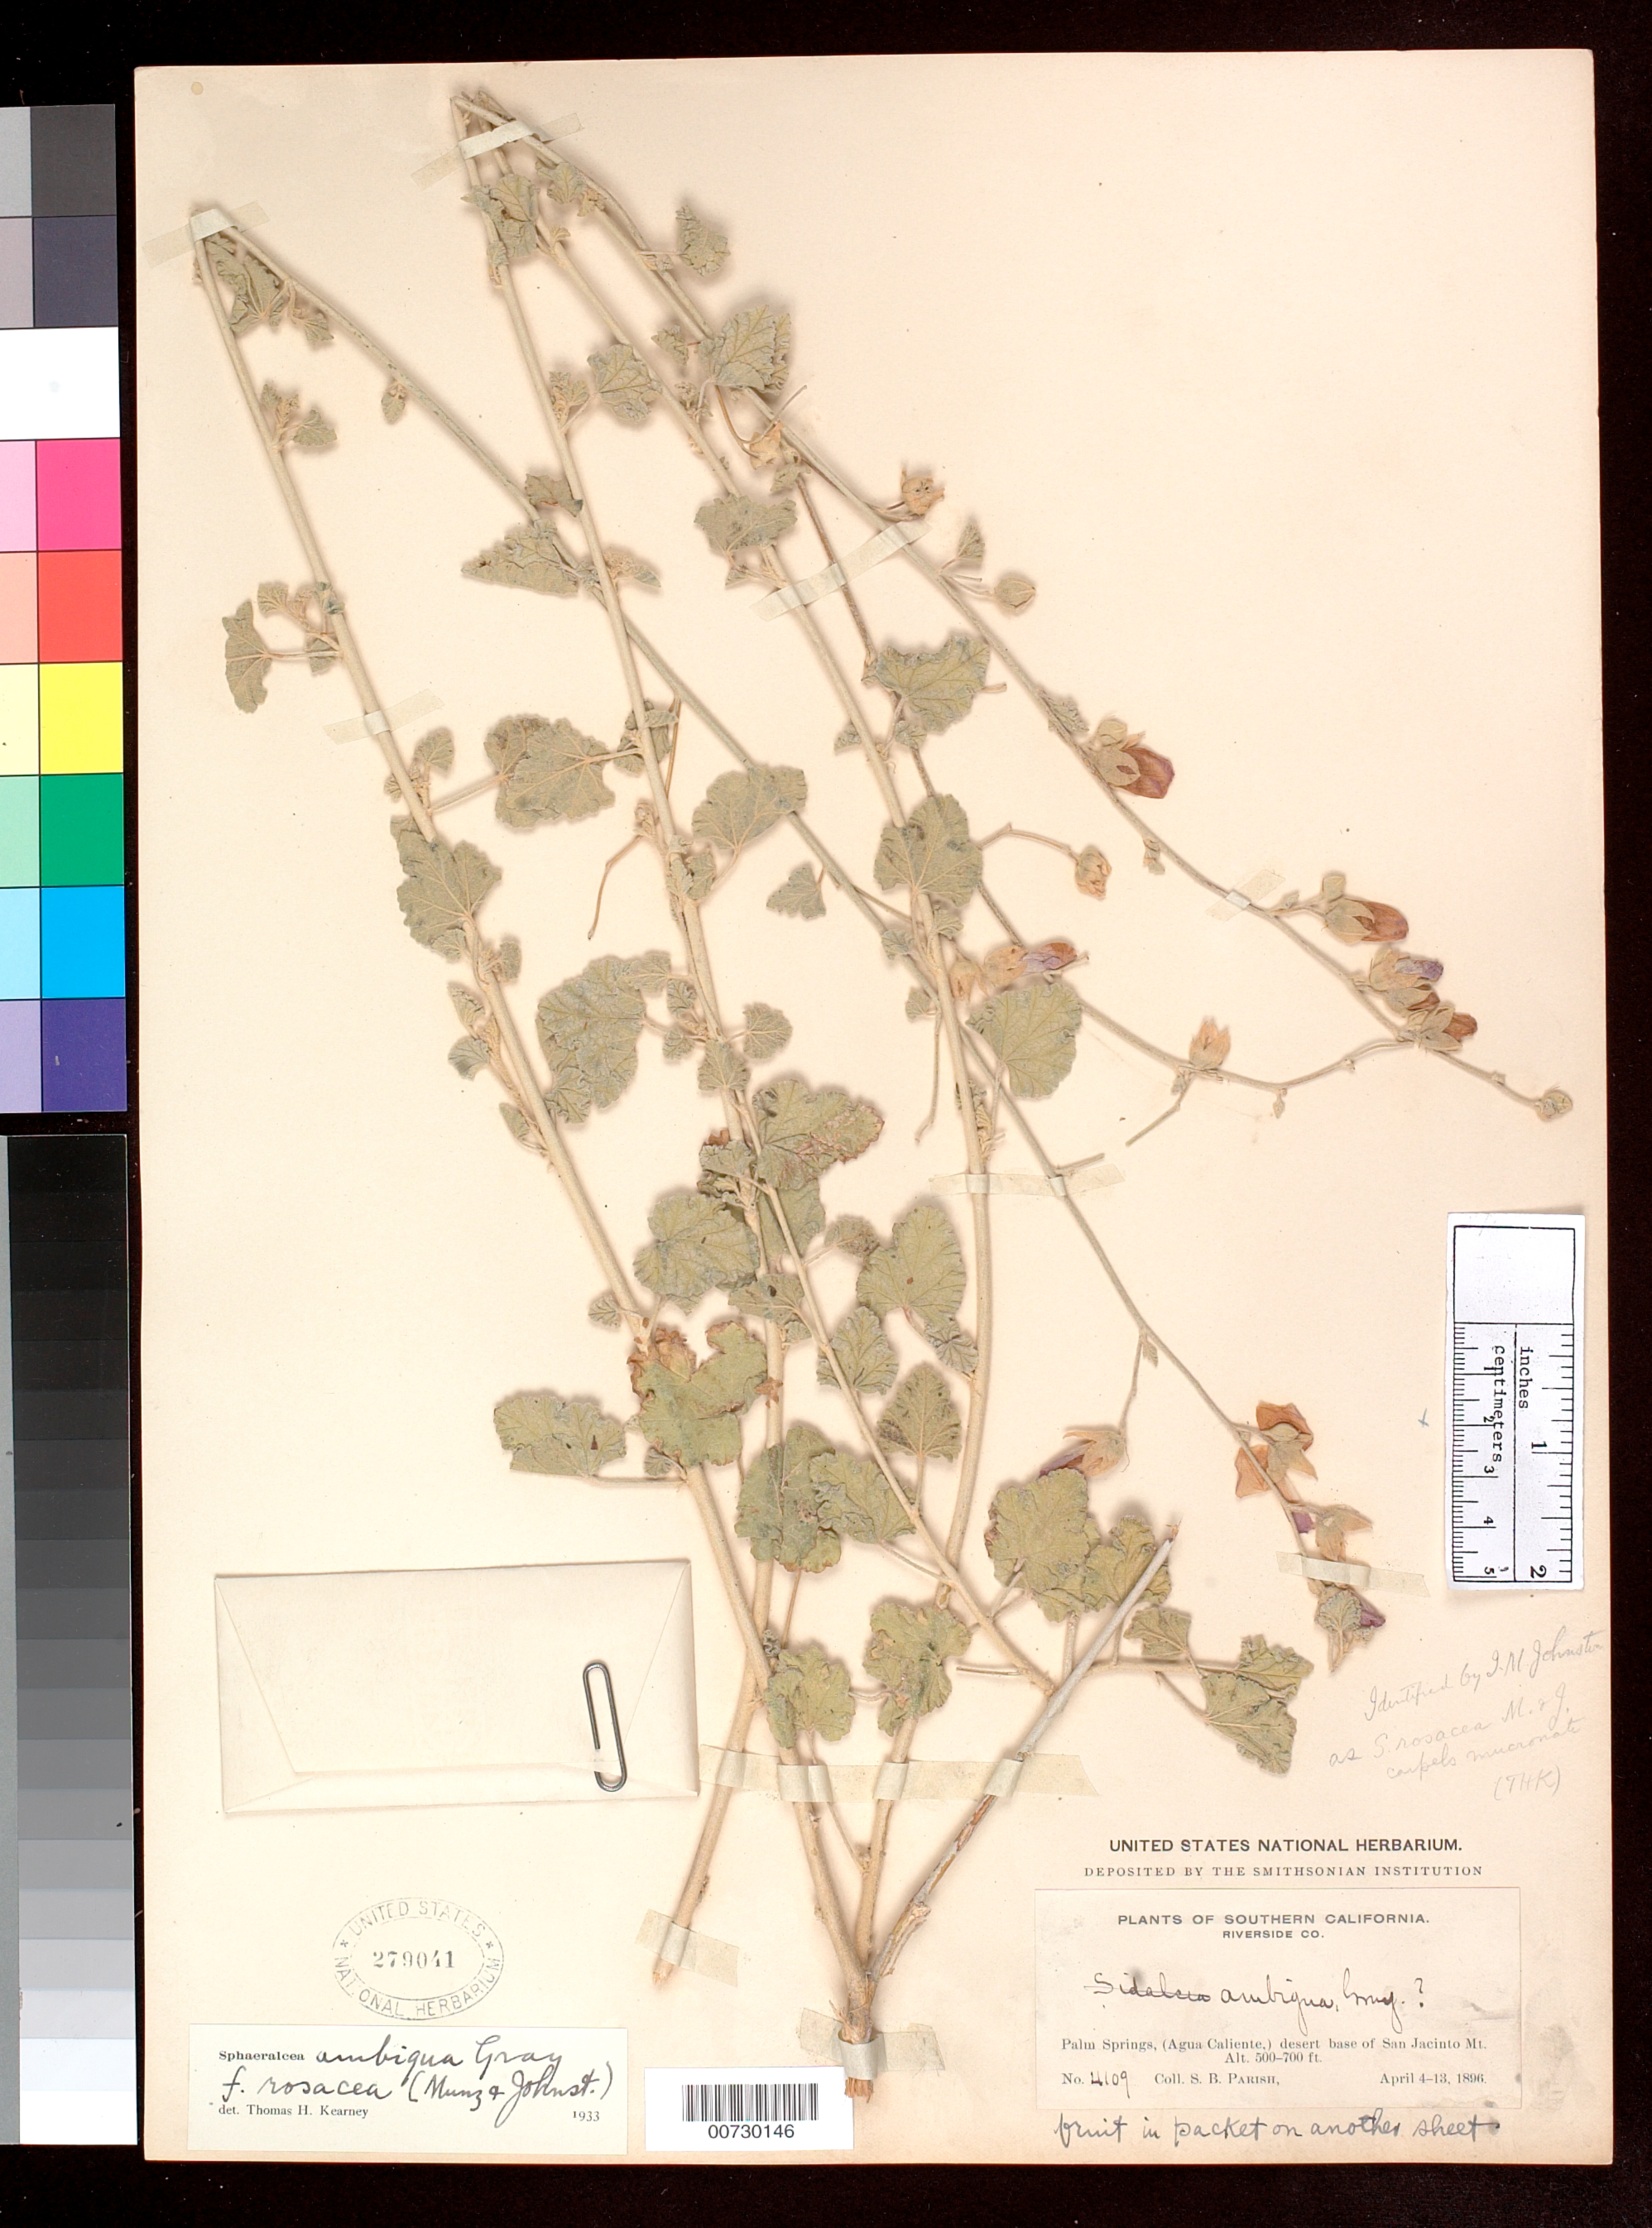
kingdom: Plantae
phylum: Tracheophyta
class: Magnoliopsida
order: Malvales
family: Malvaceae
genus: Sphaeralcea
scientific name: Sphaeralcea ambigua subsp. rosacea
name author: (Munz & I.M. Johnst.) Kearney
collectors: S. B. Parish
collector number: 4109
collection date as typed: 04 Apr 1896 to 13 Apr 1896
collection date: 1896-04-04/1896-04-13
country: United States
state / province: California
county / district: Riverside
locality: Palm Springs, (Agua Caliente,) desert base of San Jacinto Mt.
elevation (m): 152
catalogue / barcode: US 279041